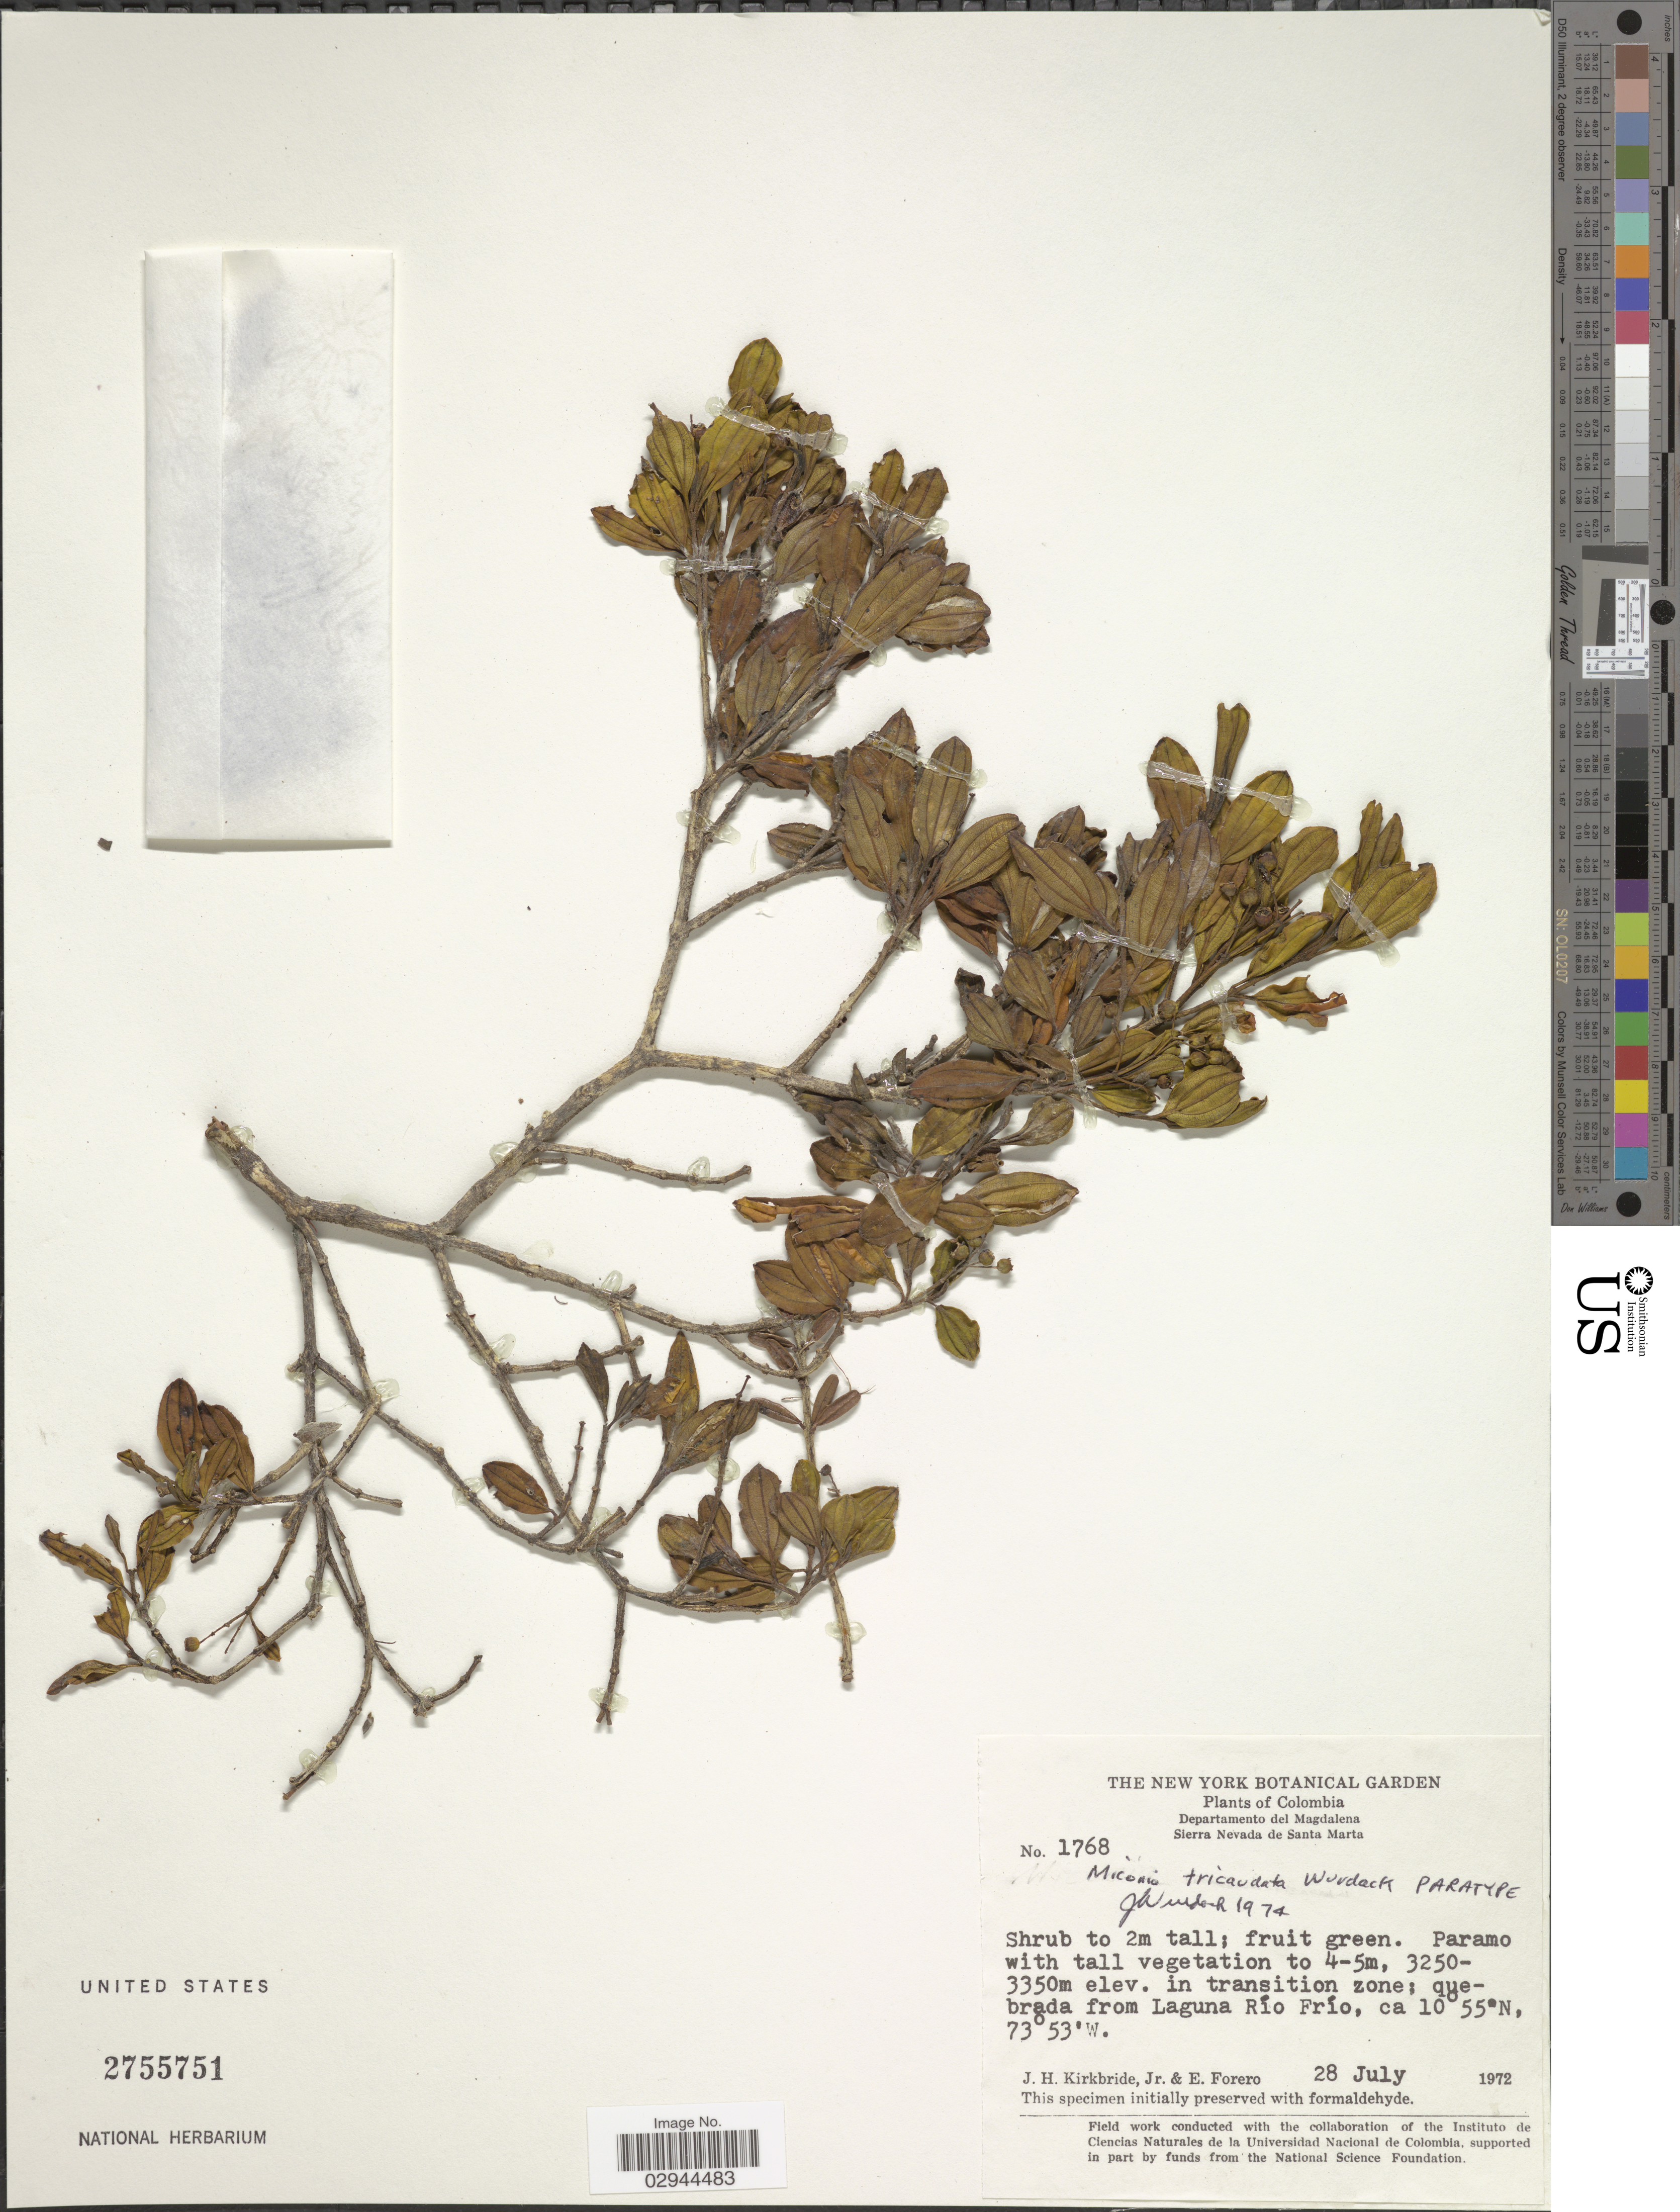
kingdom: Plantae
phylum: Tracheophyta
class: Magnoliopsida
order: Myrtales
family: Melastomataceae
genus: Miconia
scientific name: Miconia tricaudata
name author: Wurdack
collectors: J. H. Kirkbride & E. Forero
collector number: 1768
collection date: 1972-07-28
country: Colombia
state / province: Magdalena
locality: Departamento del Magdalena. Sierra Nevada de Santa Marta. Quebrada from Laguna Río Frío.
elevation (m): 3250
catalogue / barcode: US 2755751